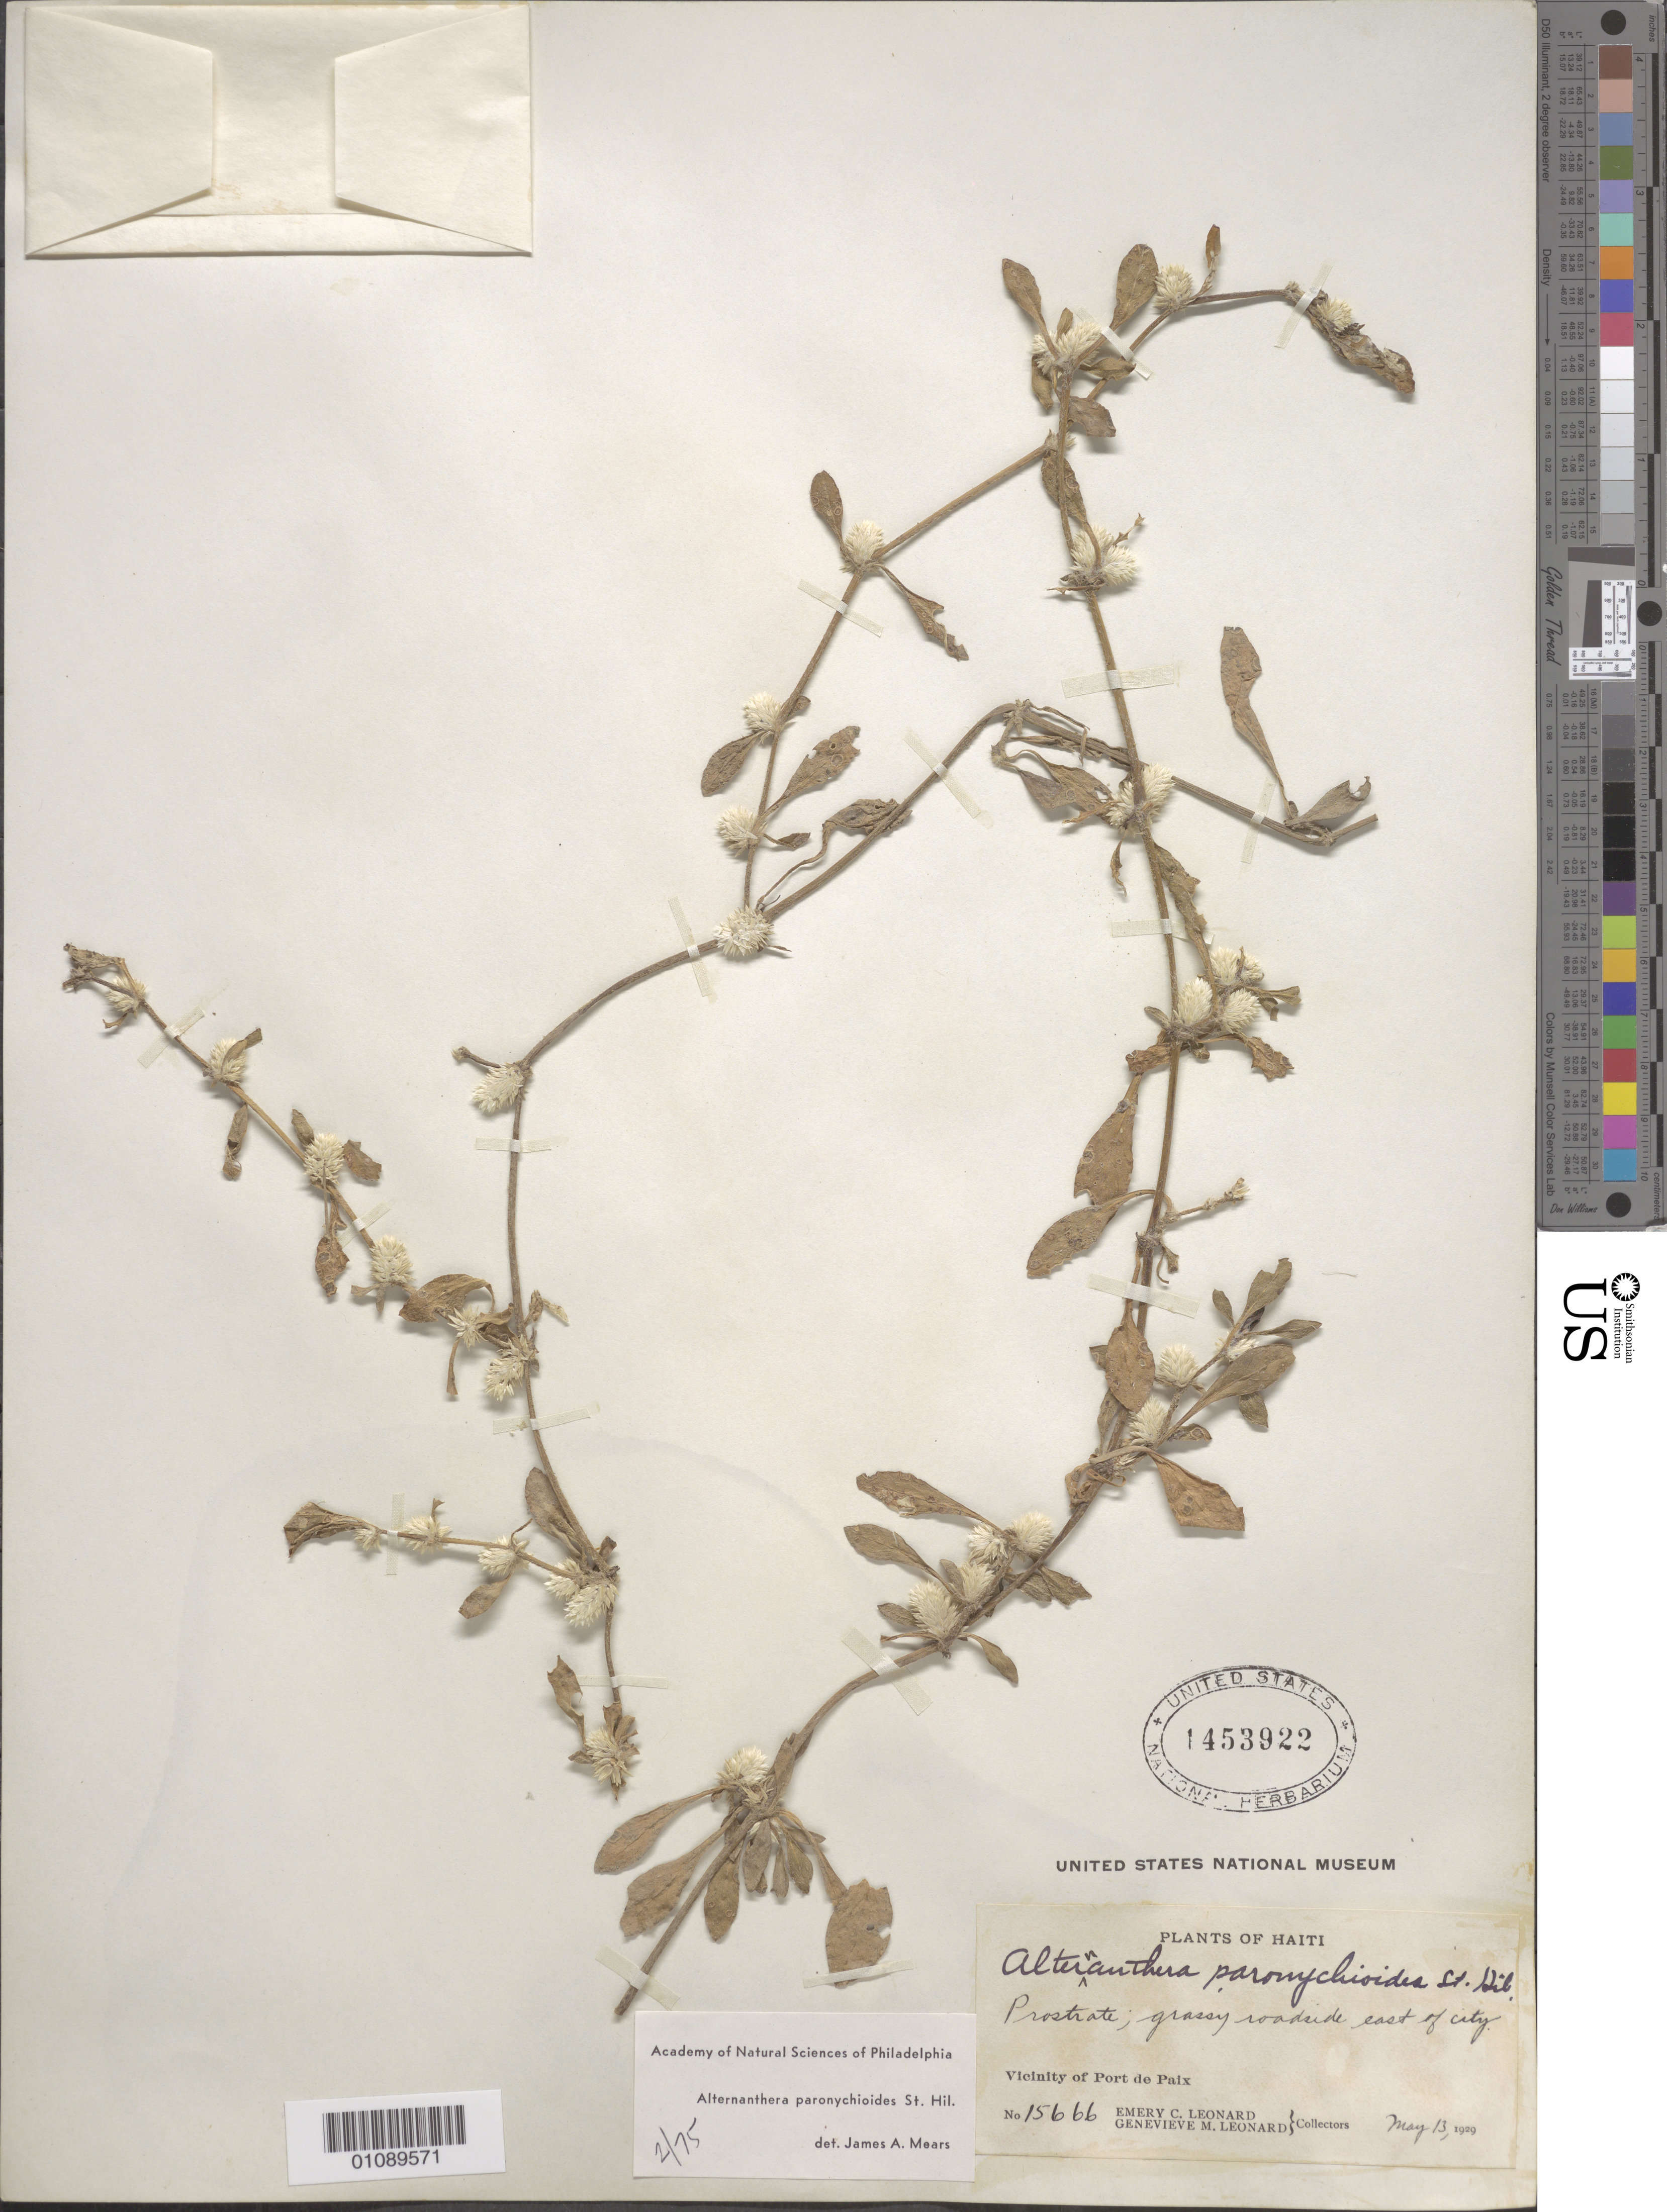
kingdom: Plantae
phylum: Tracheophyta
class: Magnoliopsida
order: Caryophyllales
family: Amaranthaceae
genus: Alternanthera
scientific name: Alternanthera paronychioides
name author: A. St.-Hil.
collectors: E. C. Leonard & G. M. Leonard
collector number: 1566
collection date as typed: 13 May 1929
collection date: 1929-05-13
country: Haiti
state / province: Nord-Óuest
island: Hispaniola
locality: Vicinity of Port de Paix, E of city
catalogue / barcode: US 1453922